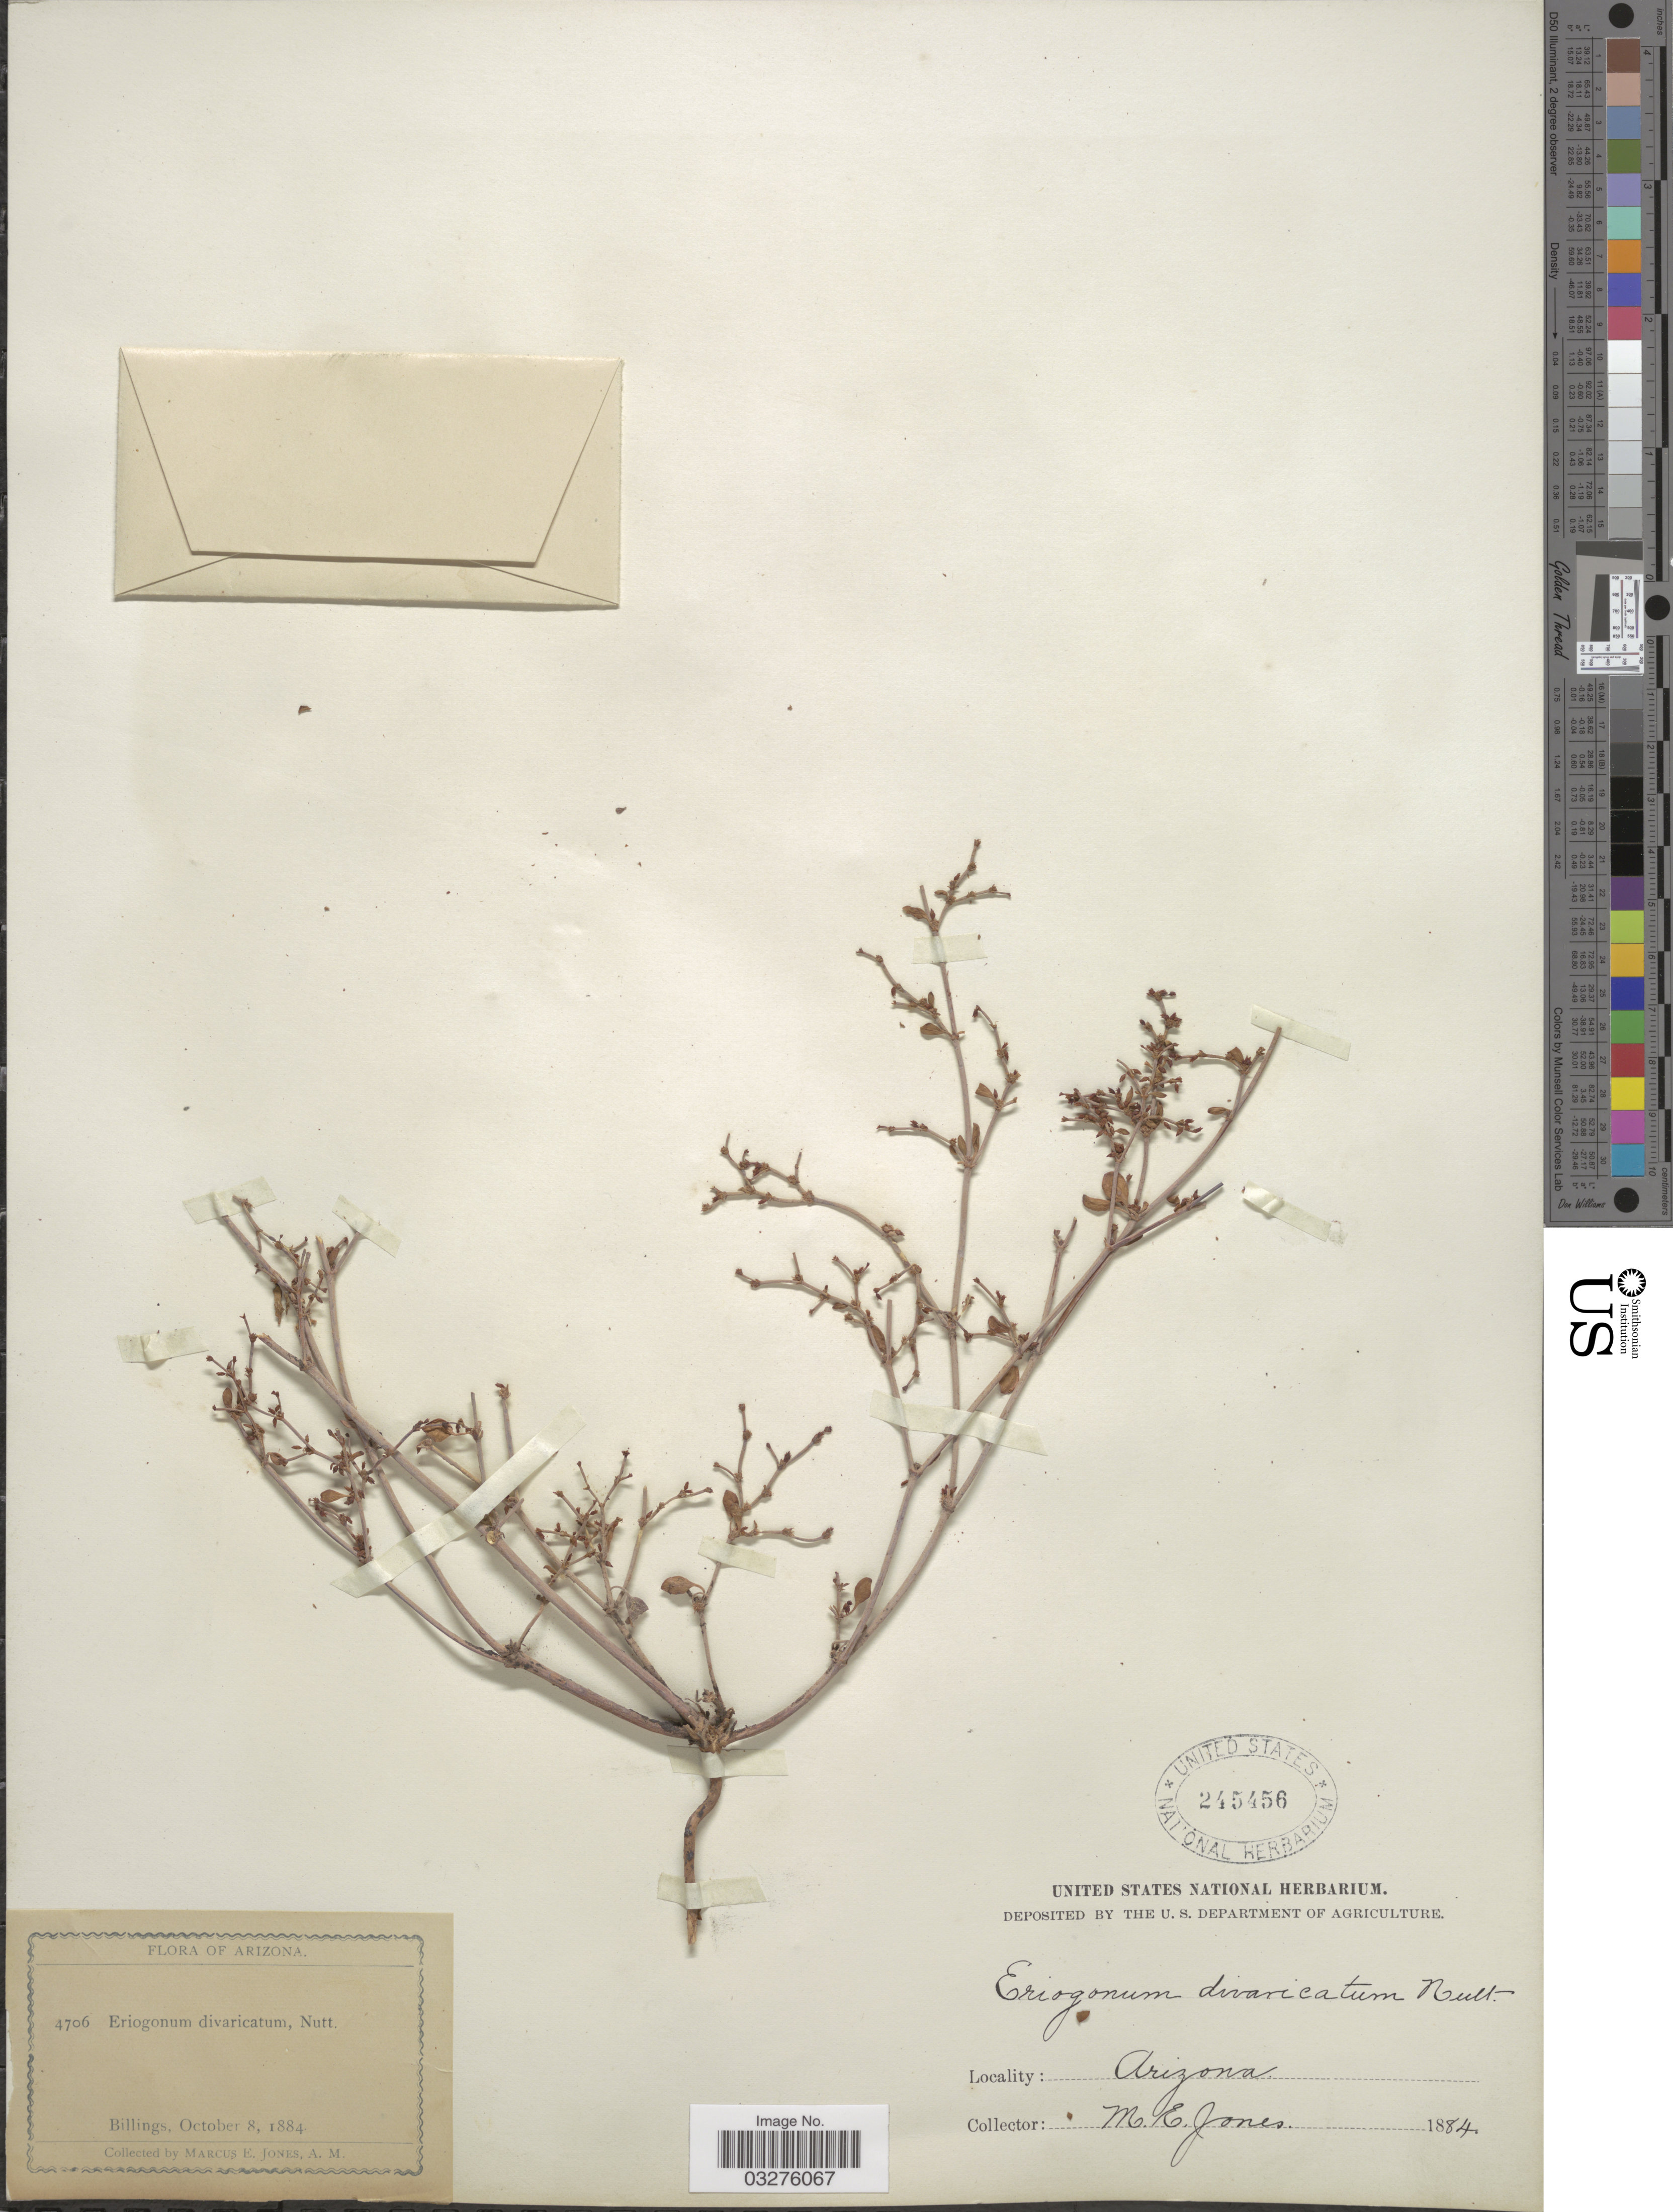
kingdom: Plantae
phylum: Tracheophyta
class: Magnoliopsida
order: Caryophyllales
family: Polygonaceae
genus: Eriogonum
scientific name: Eriogonum divaricatum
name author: Hook.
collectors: M. E. Jones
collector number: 4706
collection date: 1884-10-08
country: United States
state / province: Arizona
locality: Billings.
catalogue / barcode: US 245456